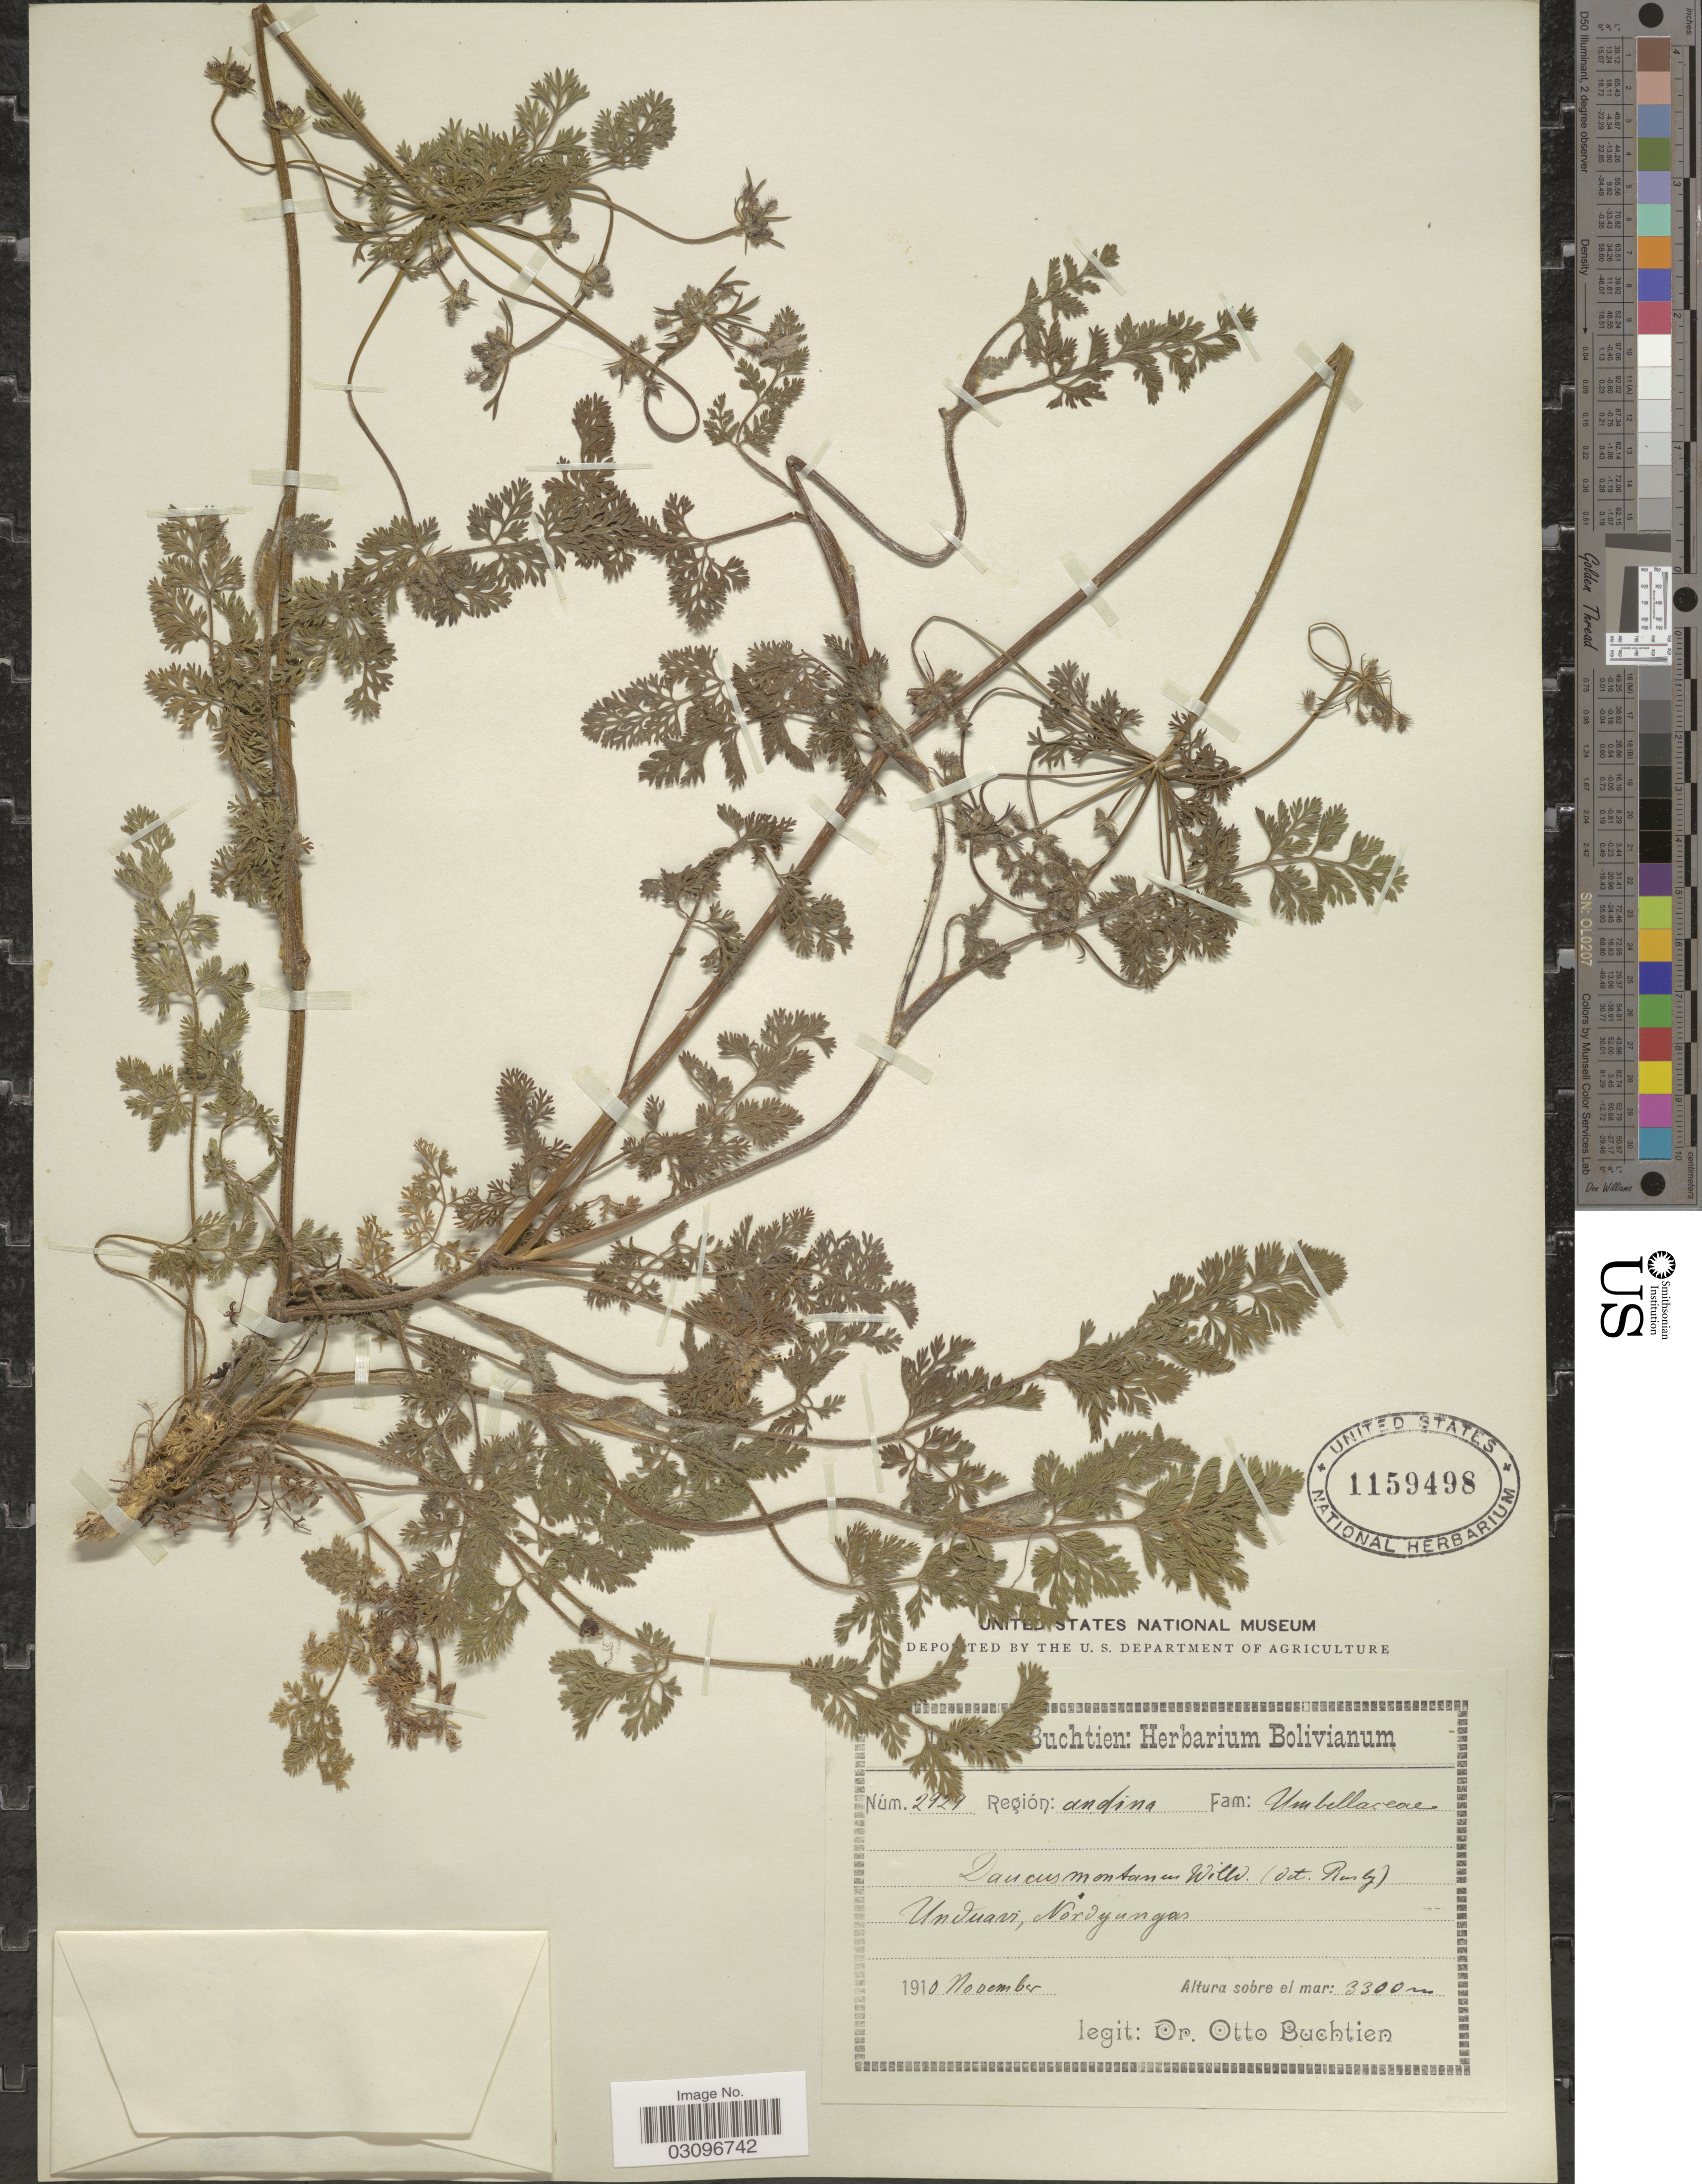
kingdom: Plantae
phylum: Tracheophyta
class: Magnoliopsida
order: Apiales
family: Apiaceae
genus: Daucus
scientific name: Daucus montanus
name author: Humb. & Bonpl. ex Spreng.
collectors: O. Buchtien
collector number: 2929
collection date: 1910-11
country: Bolivia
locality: Región: andina. Unduavi, Nordyungas.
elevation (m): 3300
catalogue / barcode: US 1159498